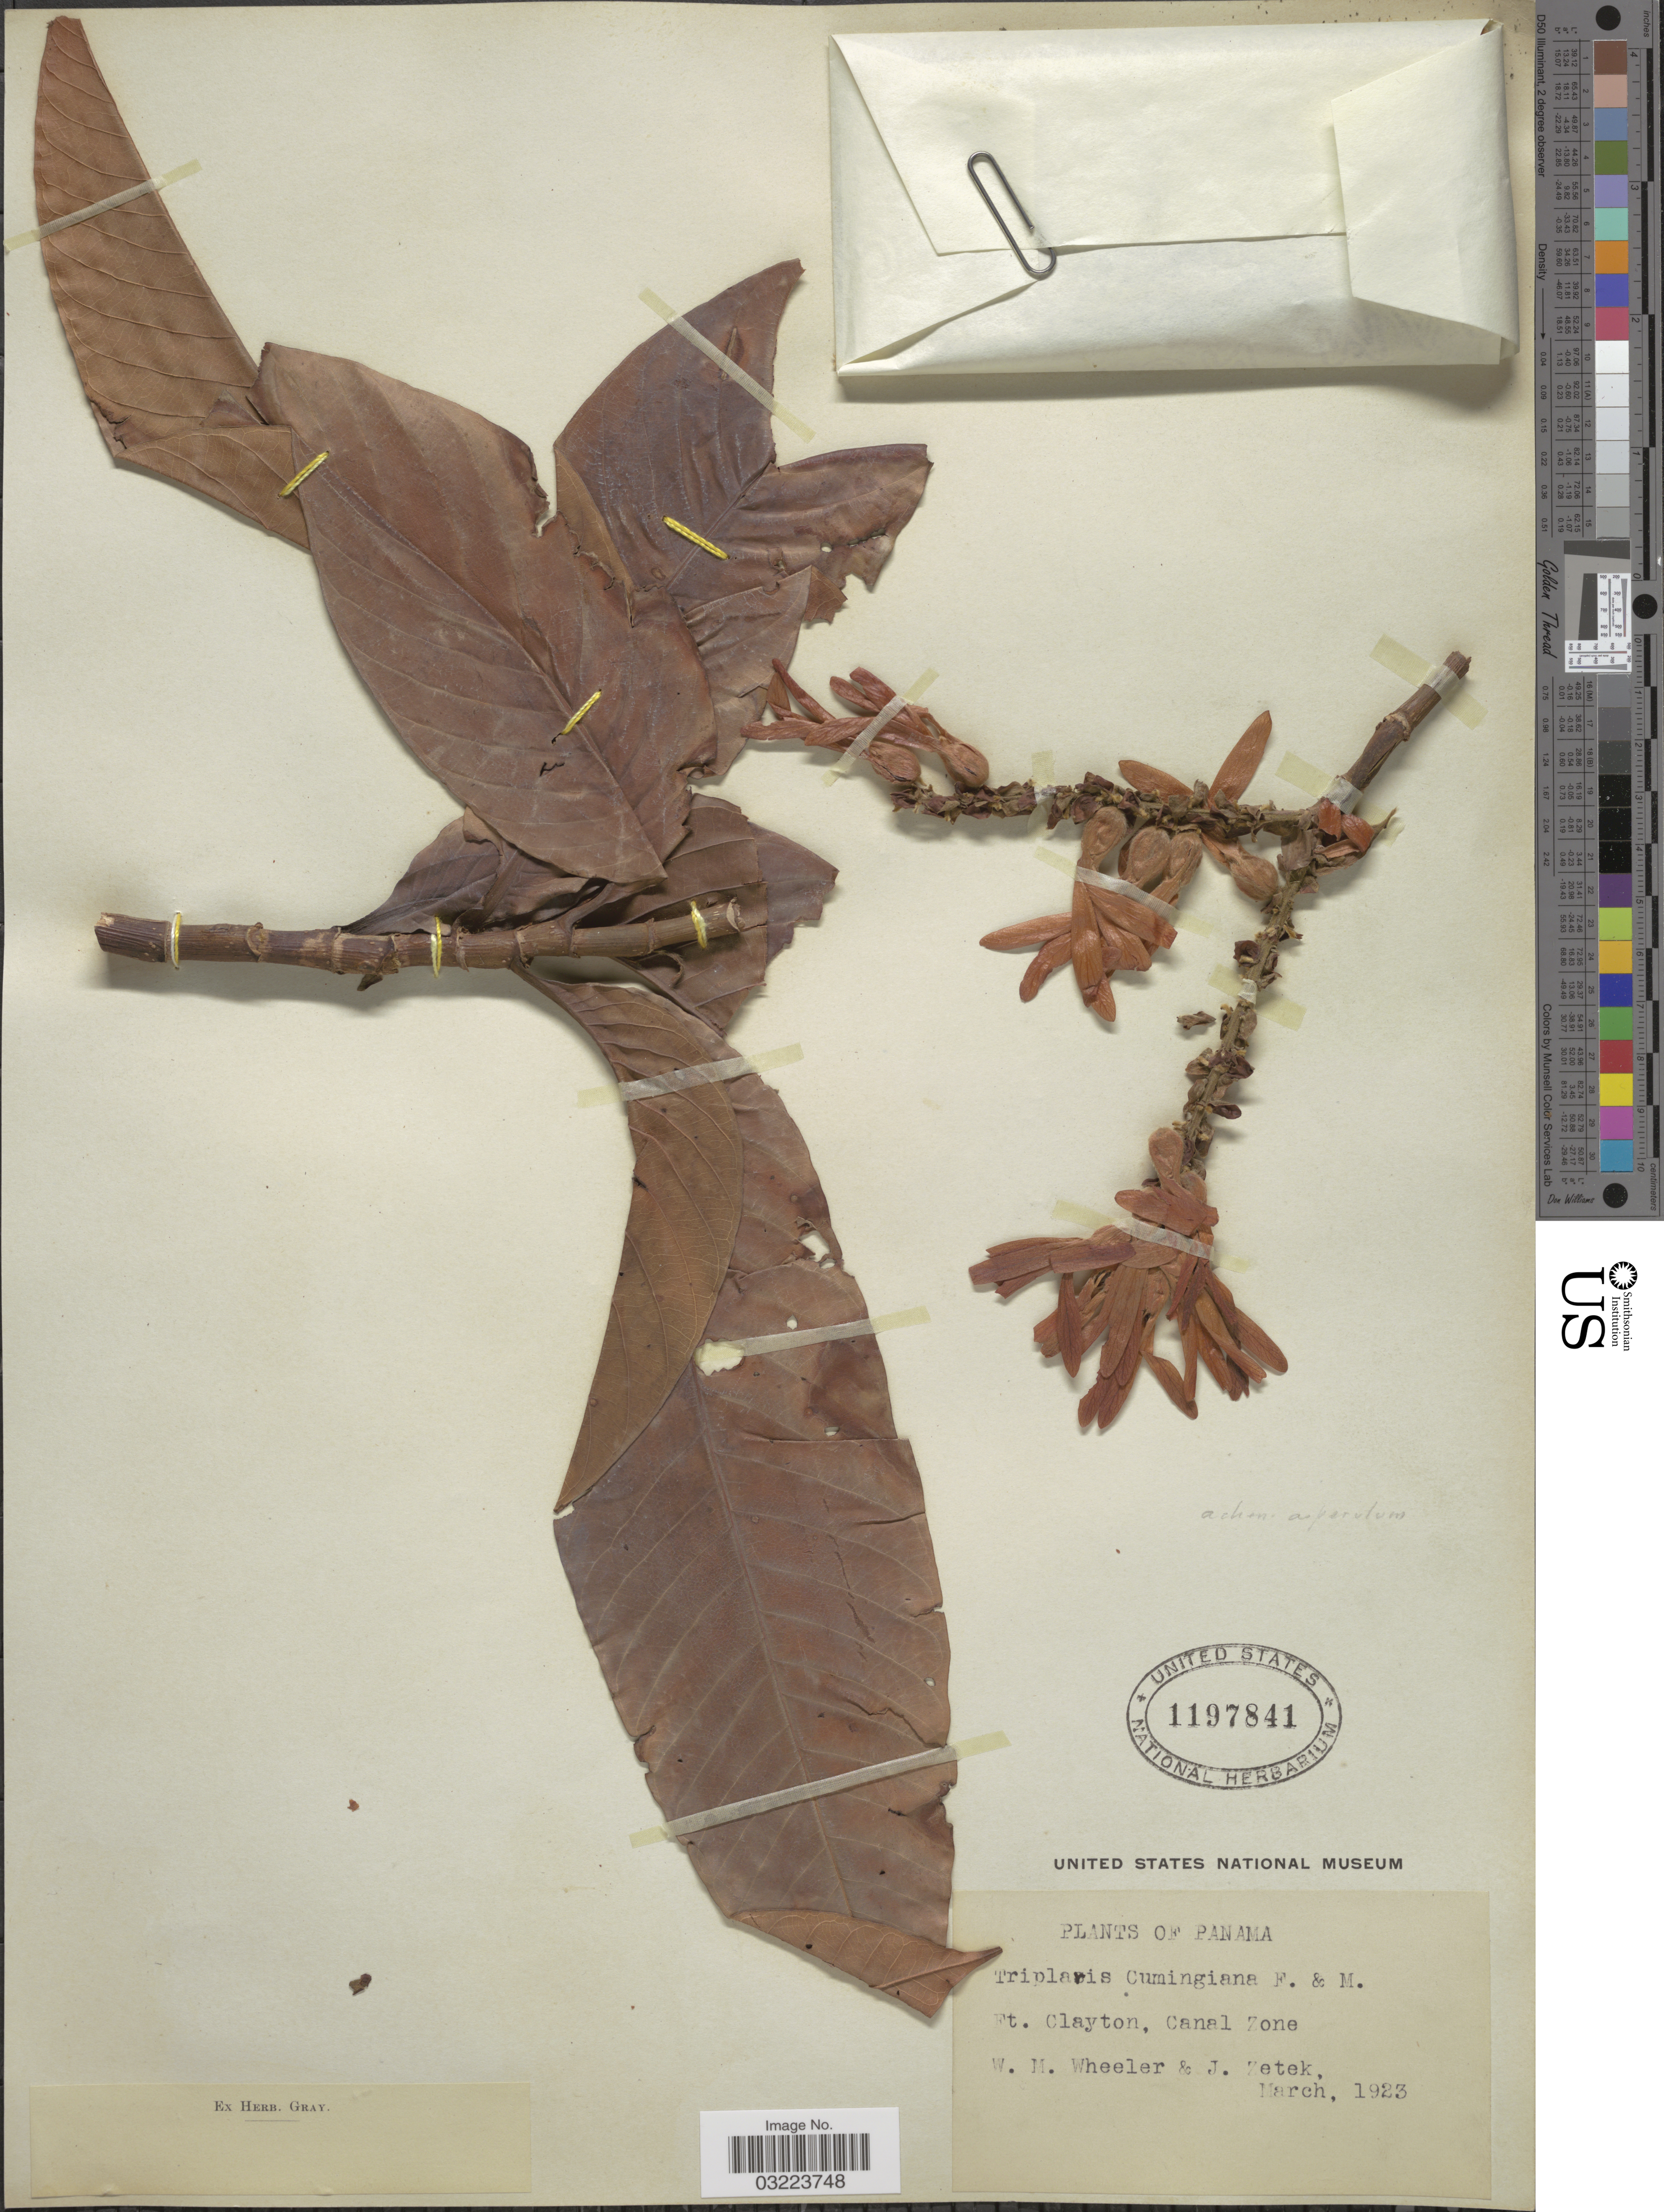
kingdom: Plantae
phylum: Tracheophyta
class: Magnoliopsida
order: Caryophyllales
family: Polygonaceae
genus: Triplaris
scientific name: Triplaris cumingiana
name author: Fisch. & C.A. Mey. ex C.A. Mey.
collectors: W. Wheeler & J. Zetek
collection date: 1923-03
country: Panama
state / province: Colón / Panamá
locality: Ft. Clayton, Canal Zone.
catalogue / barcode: US 1197841